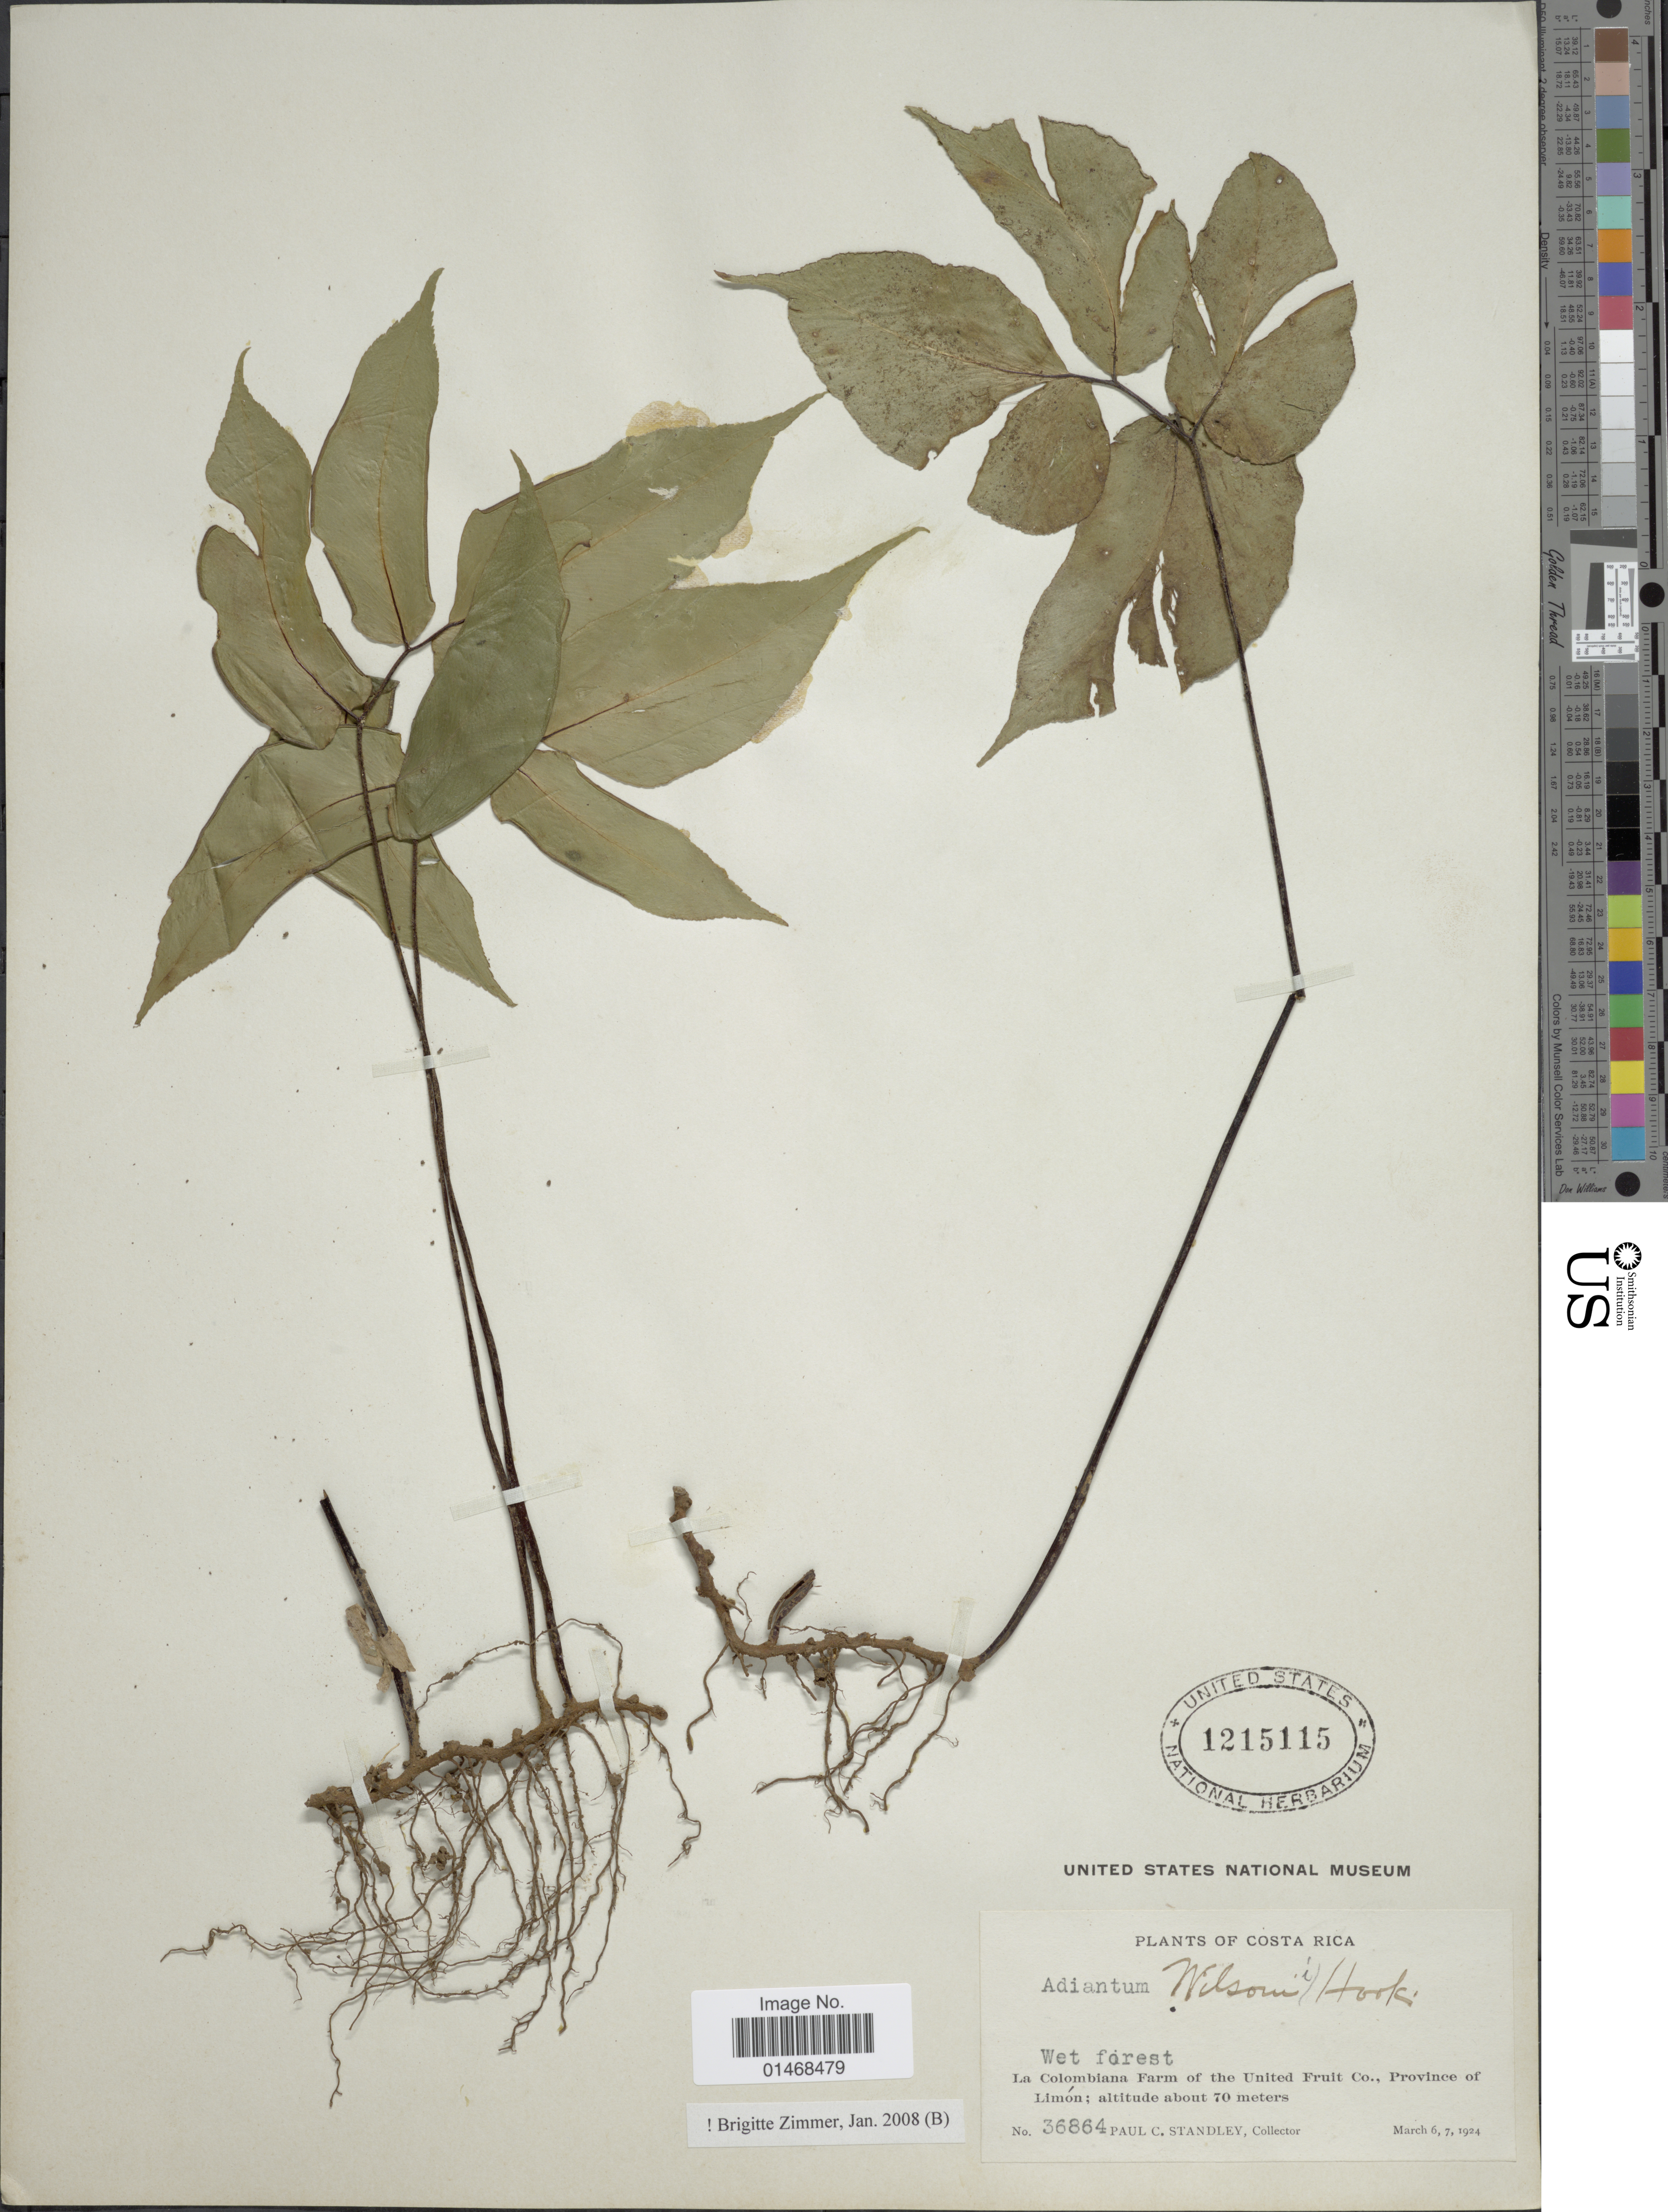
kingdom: Plantae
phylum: Tracheophyta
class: Polypodiopsida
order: Polypodiales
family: Pteridaceae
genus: Adiantum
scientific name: Adiantum wilsonii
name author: Hook.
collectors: P. C. Standley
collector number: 36864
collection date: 1924-03-06/1924-03-07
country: Costa Rica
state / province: Limón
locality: La Colombiana Farm of the United Fruit Co.,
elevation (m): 70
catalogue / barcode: US 1215115